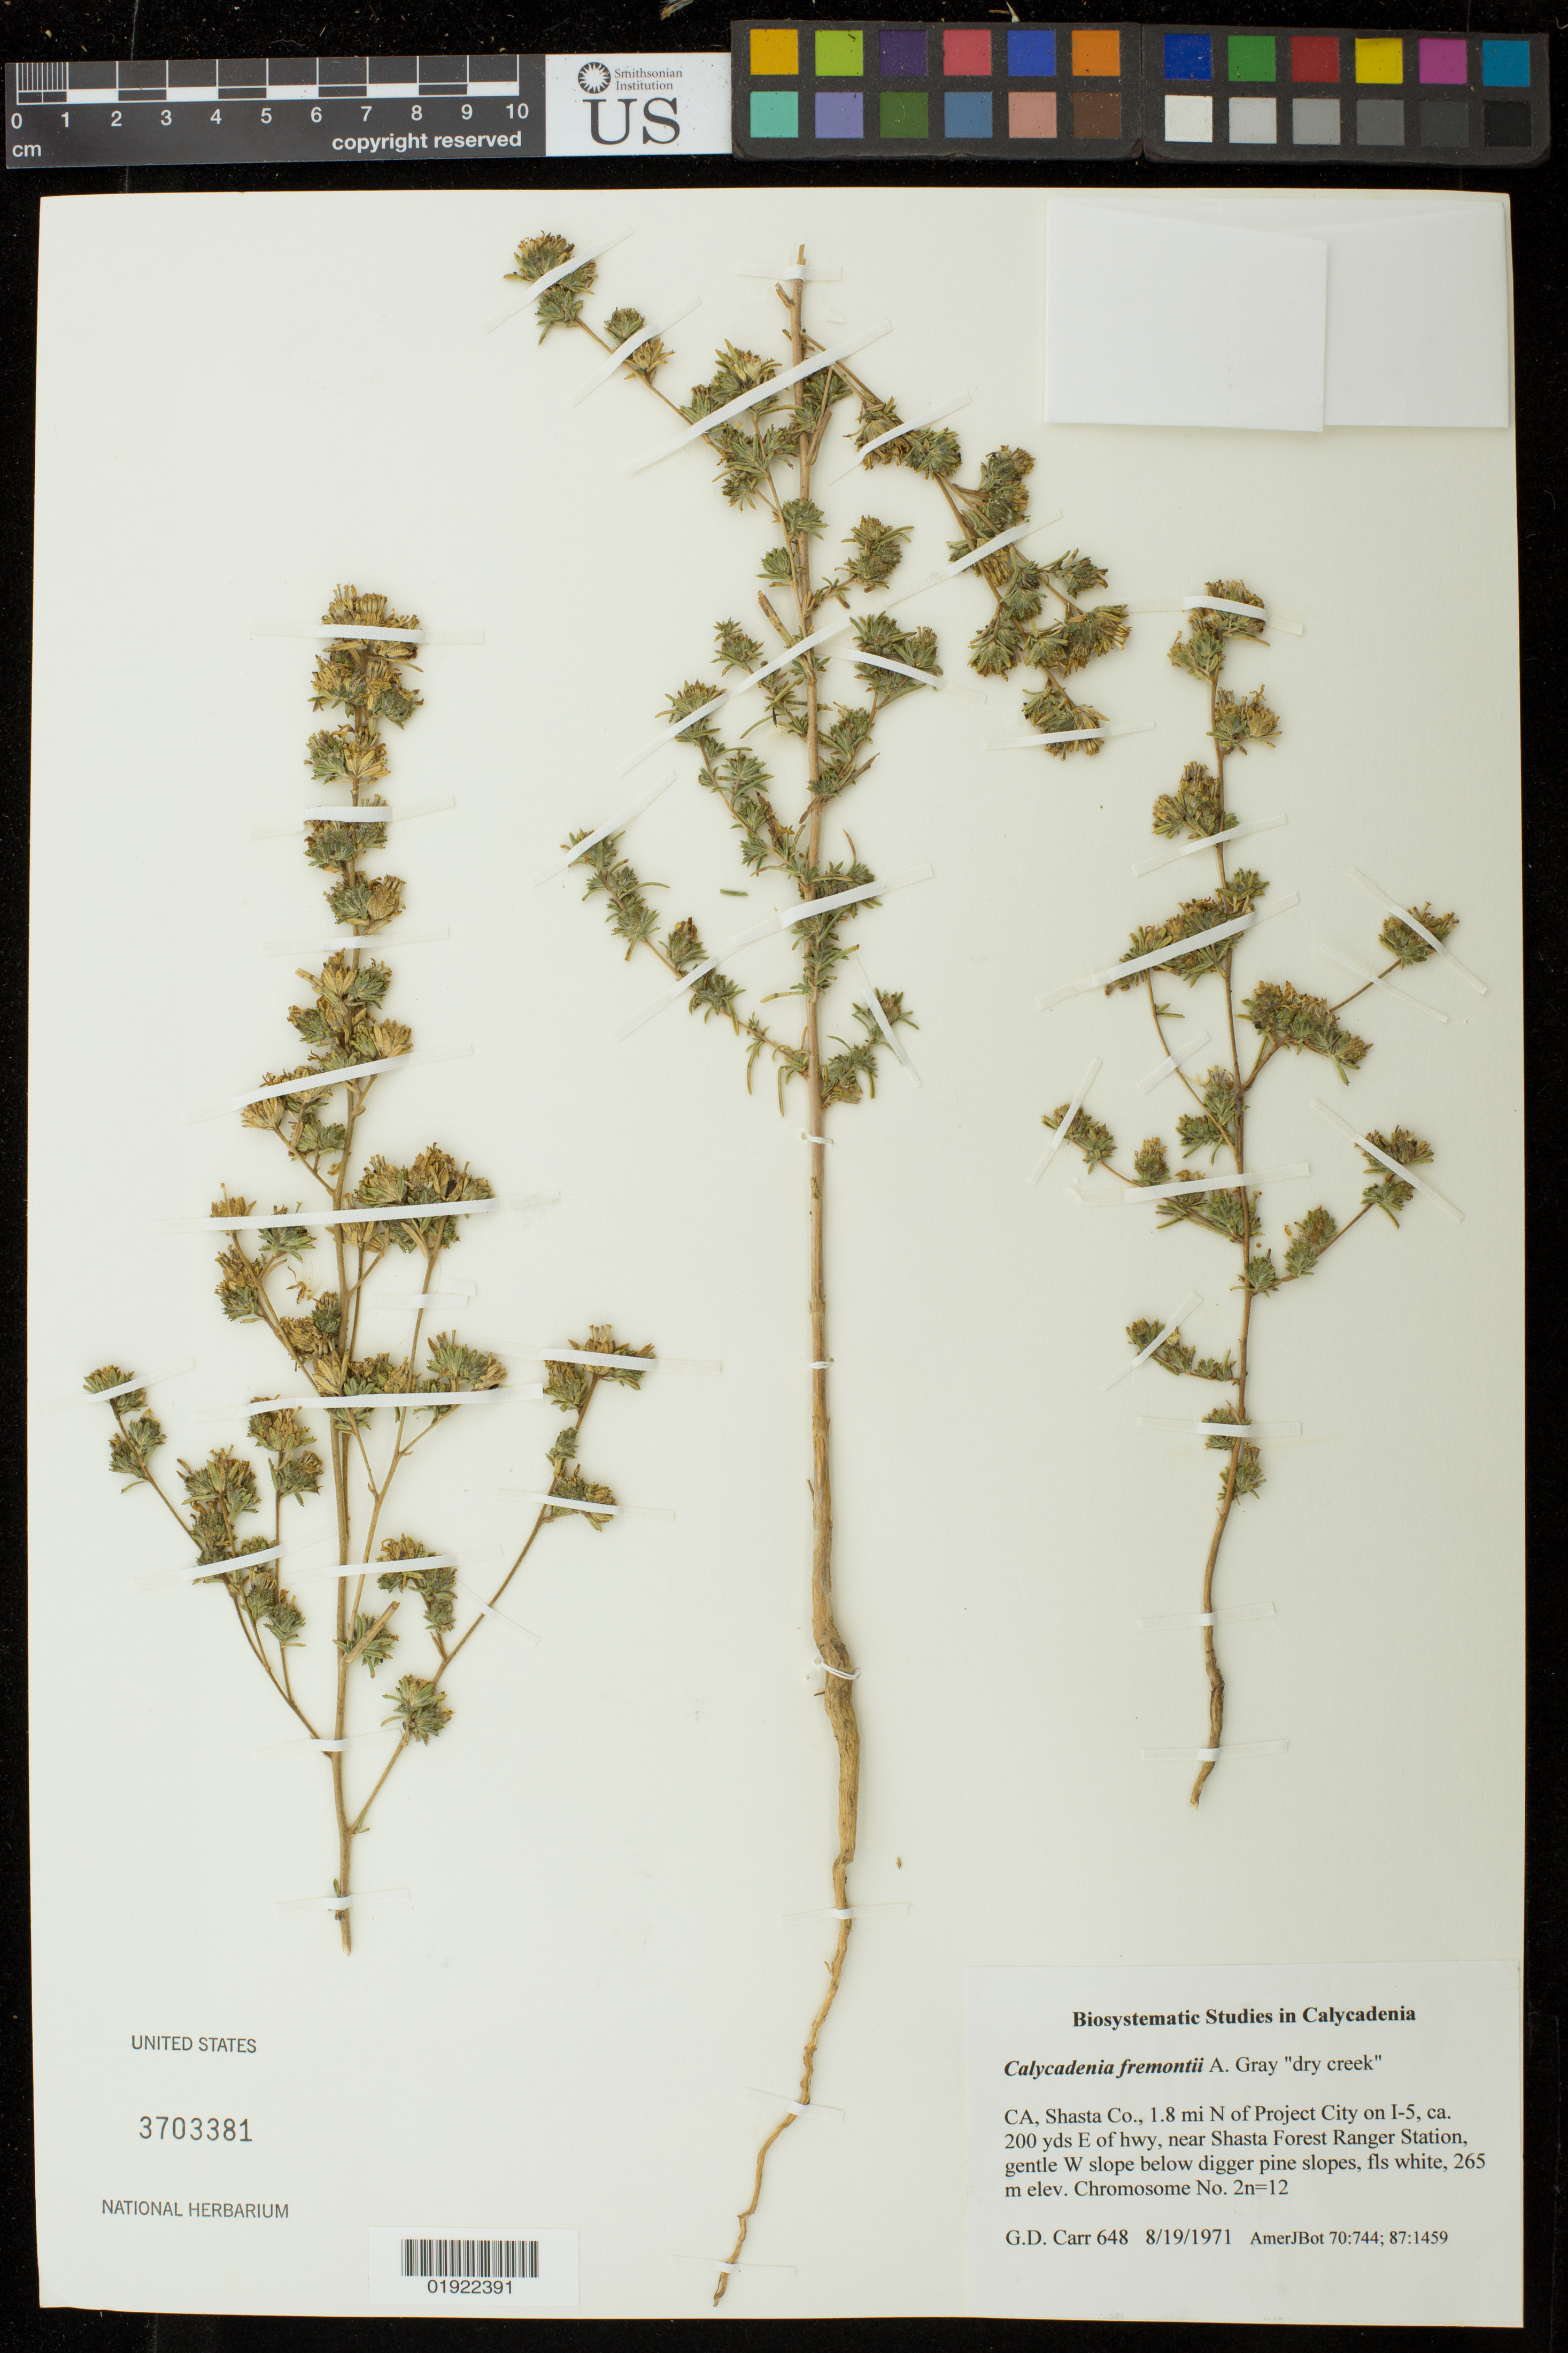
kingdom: Plantae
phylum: Tracheophyta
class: Magnoliopsida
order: Asterales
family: Asteraceae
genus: Calycadenia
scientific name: Calycadenia fremontii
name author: A. Gray in Emory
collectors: G. Carr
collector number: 648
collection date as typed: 8/19/1971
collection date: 1971-08-19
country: United States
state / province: California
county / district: Shasta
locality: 1.8 mi N of Project City on I-5, ca. 200 yds E of hwy, near Shasta Forest Ranger Station, gentle W slope below digger pine slopes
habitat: slope below digger pine slopes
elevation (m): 265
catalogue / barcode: US 3703381